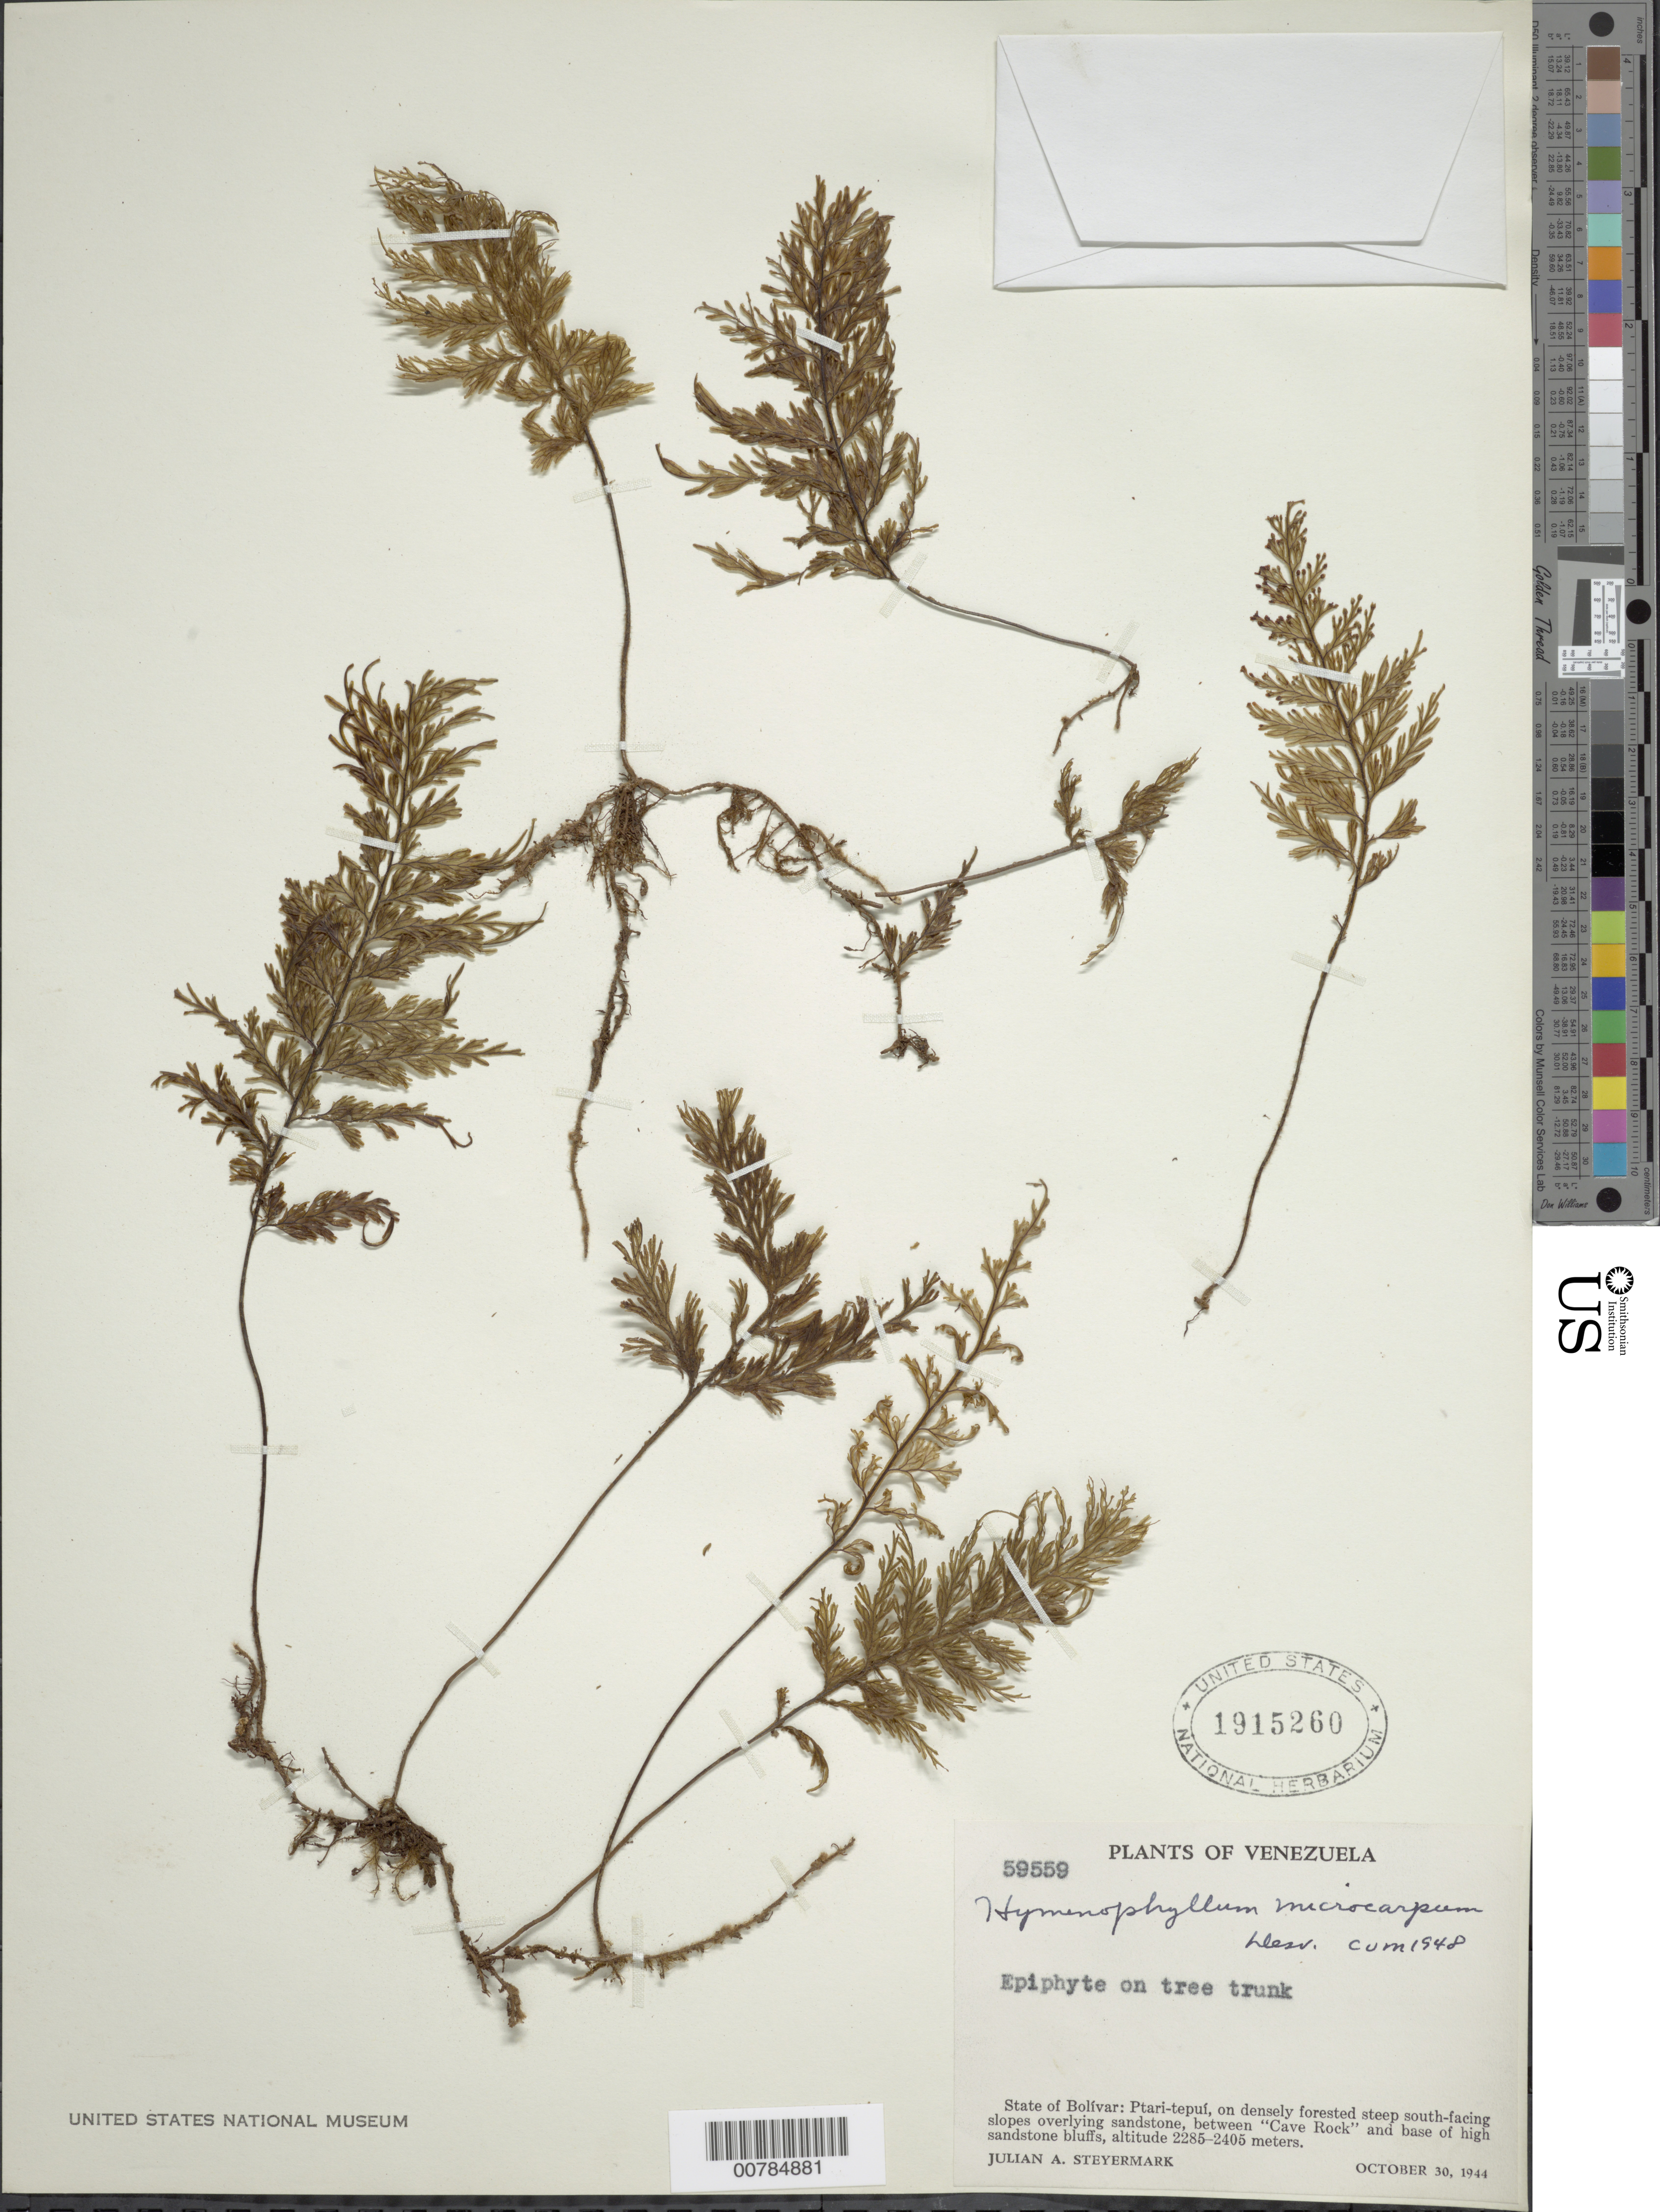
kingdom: Plantae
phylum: Tracheophyta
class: Polypodiopsida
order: Hymenophyllales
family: Hymenophyllaceae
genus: Hymenophyllum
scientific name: Hymenophyllum microcarpum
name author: (Desv.) Lellinger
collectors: J. Steyermark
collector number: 59559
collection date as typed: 30-Oct-44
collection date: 1944-10-30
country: Venezuela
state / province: Bolívar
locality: Ptari-tepuí, between "Cave Rock" and base of high sandstone bluffs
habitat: Densely forested steep South-facing slopes overlying sandstone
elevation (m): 2285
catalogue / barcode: US 1915260